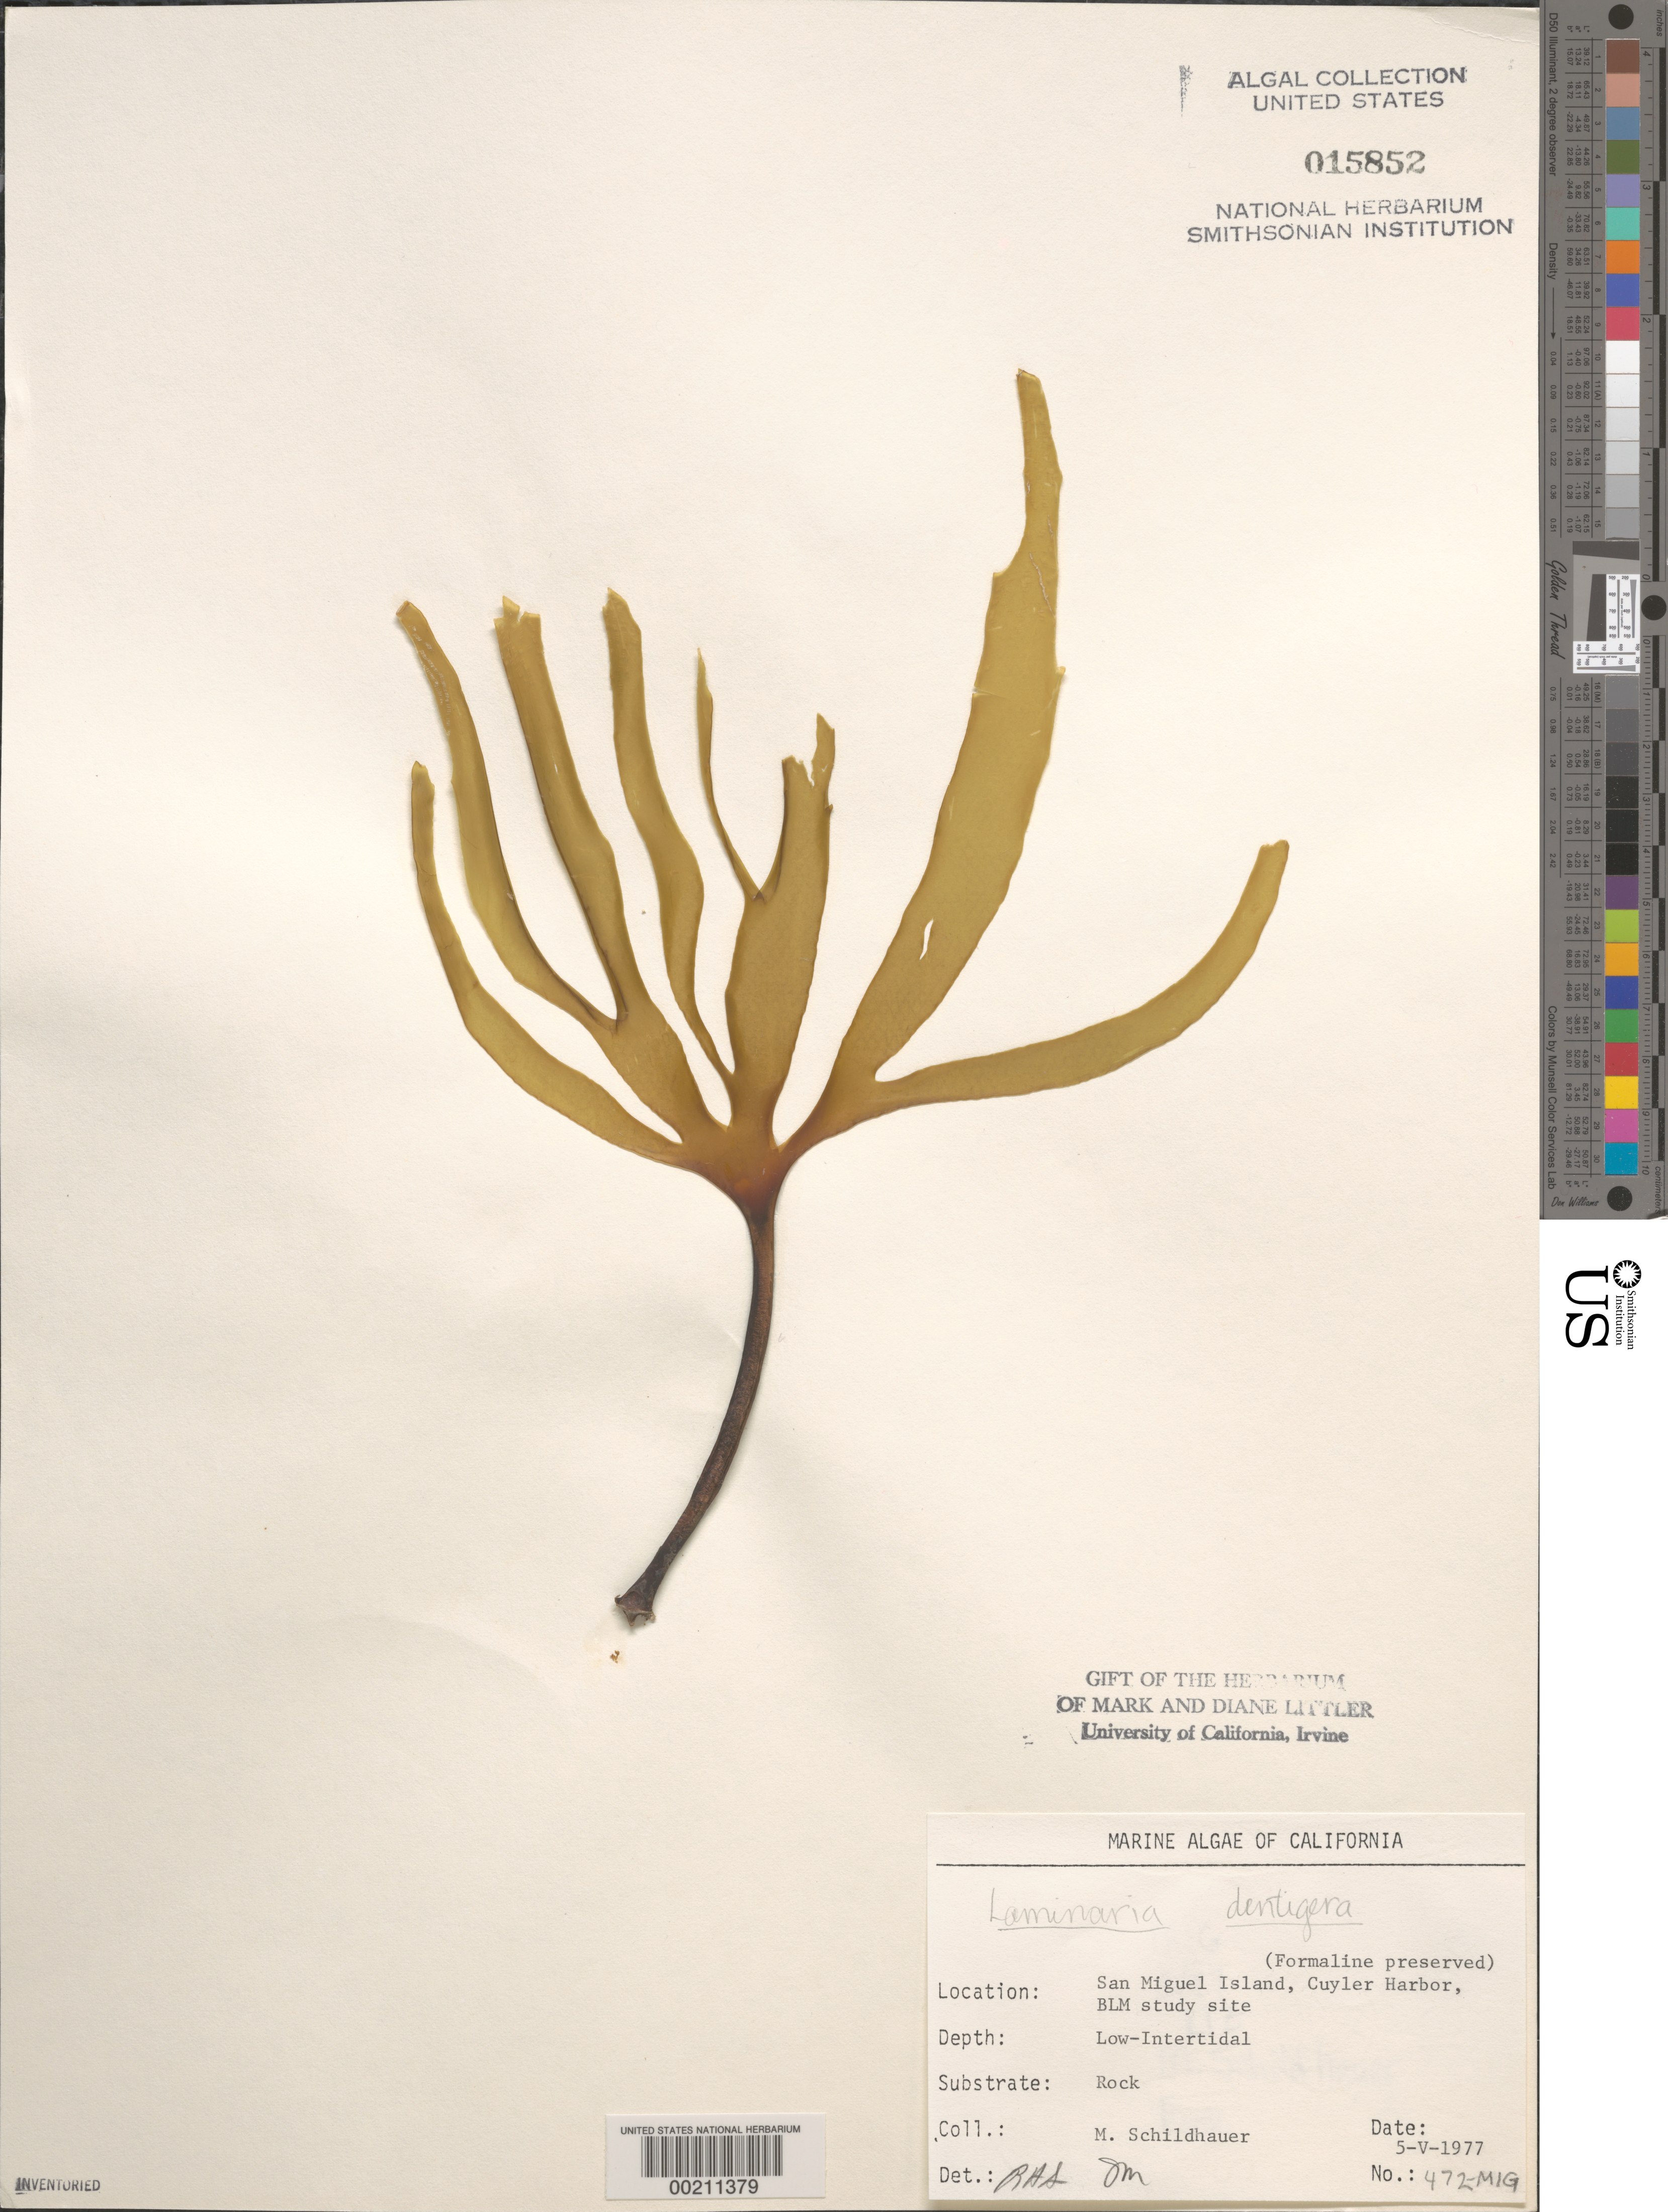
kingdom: Chromista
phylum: Ochrophyta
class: Phaeophyceae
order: Laminariales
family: Laminariaceae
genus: Laminaria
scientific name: Laminaria dentigera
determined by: Sims, Robert H.; Murray, S. N.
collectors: M. Schildhauer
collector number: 472-MIG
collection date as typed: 05 May 1977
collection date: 1977-05-05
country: United States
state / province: California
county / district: Santa Barbara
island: San Miguel Island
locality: Cuyler Harbor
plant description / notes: BLM-SOCALBIGHT Rocky Intertidal Survey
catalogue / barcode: US 15852